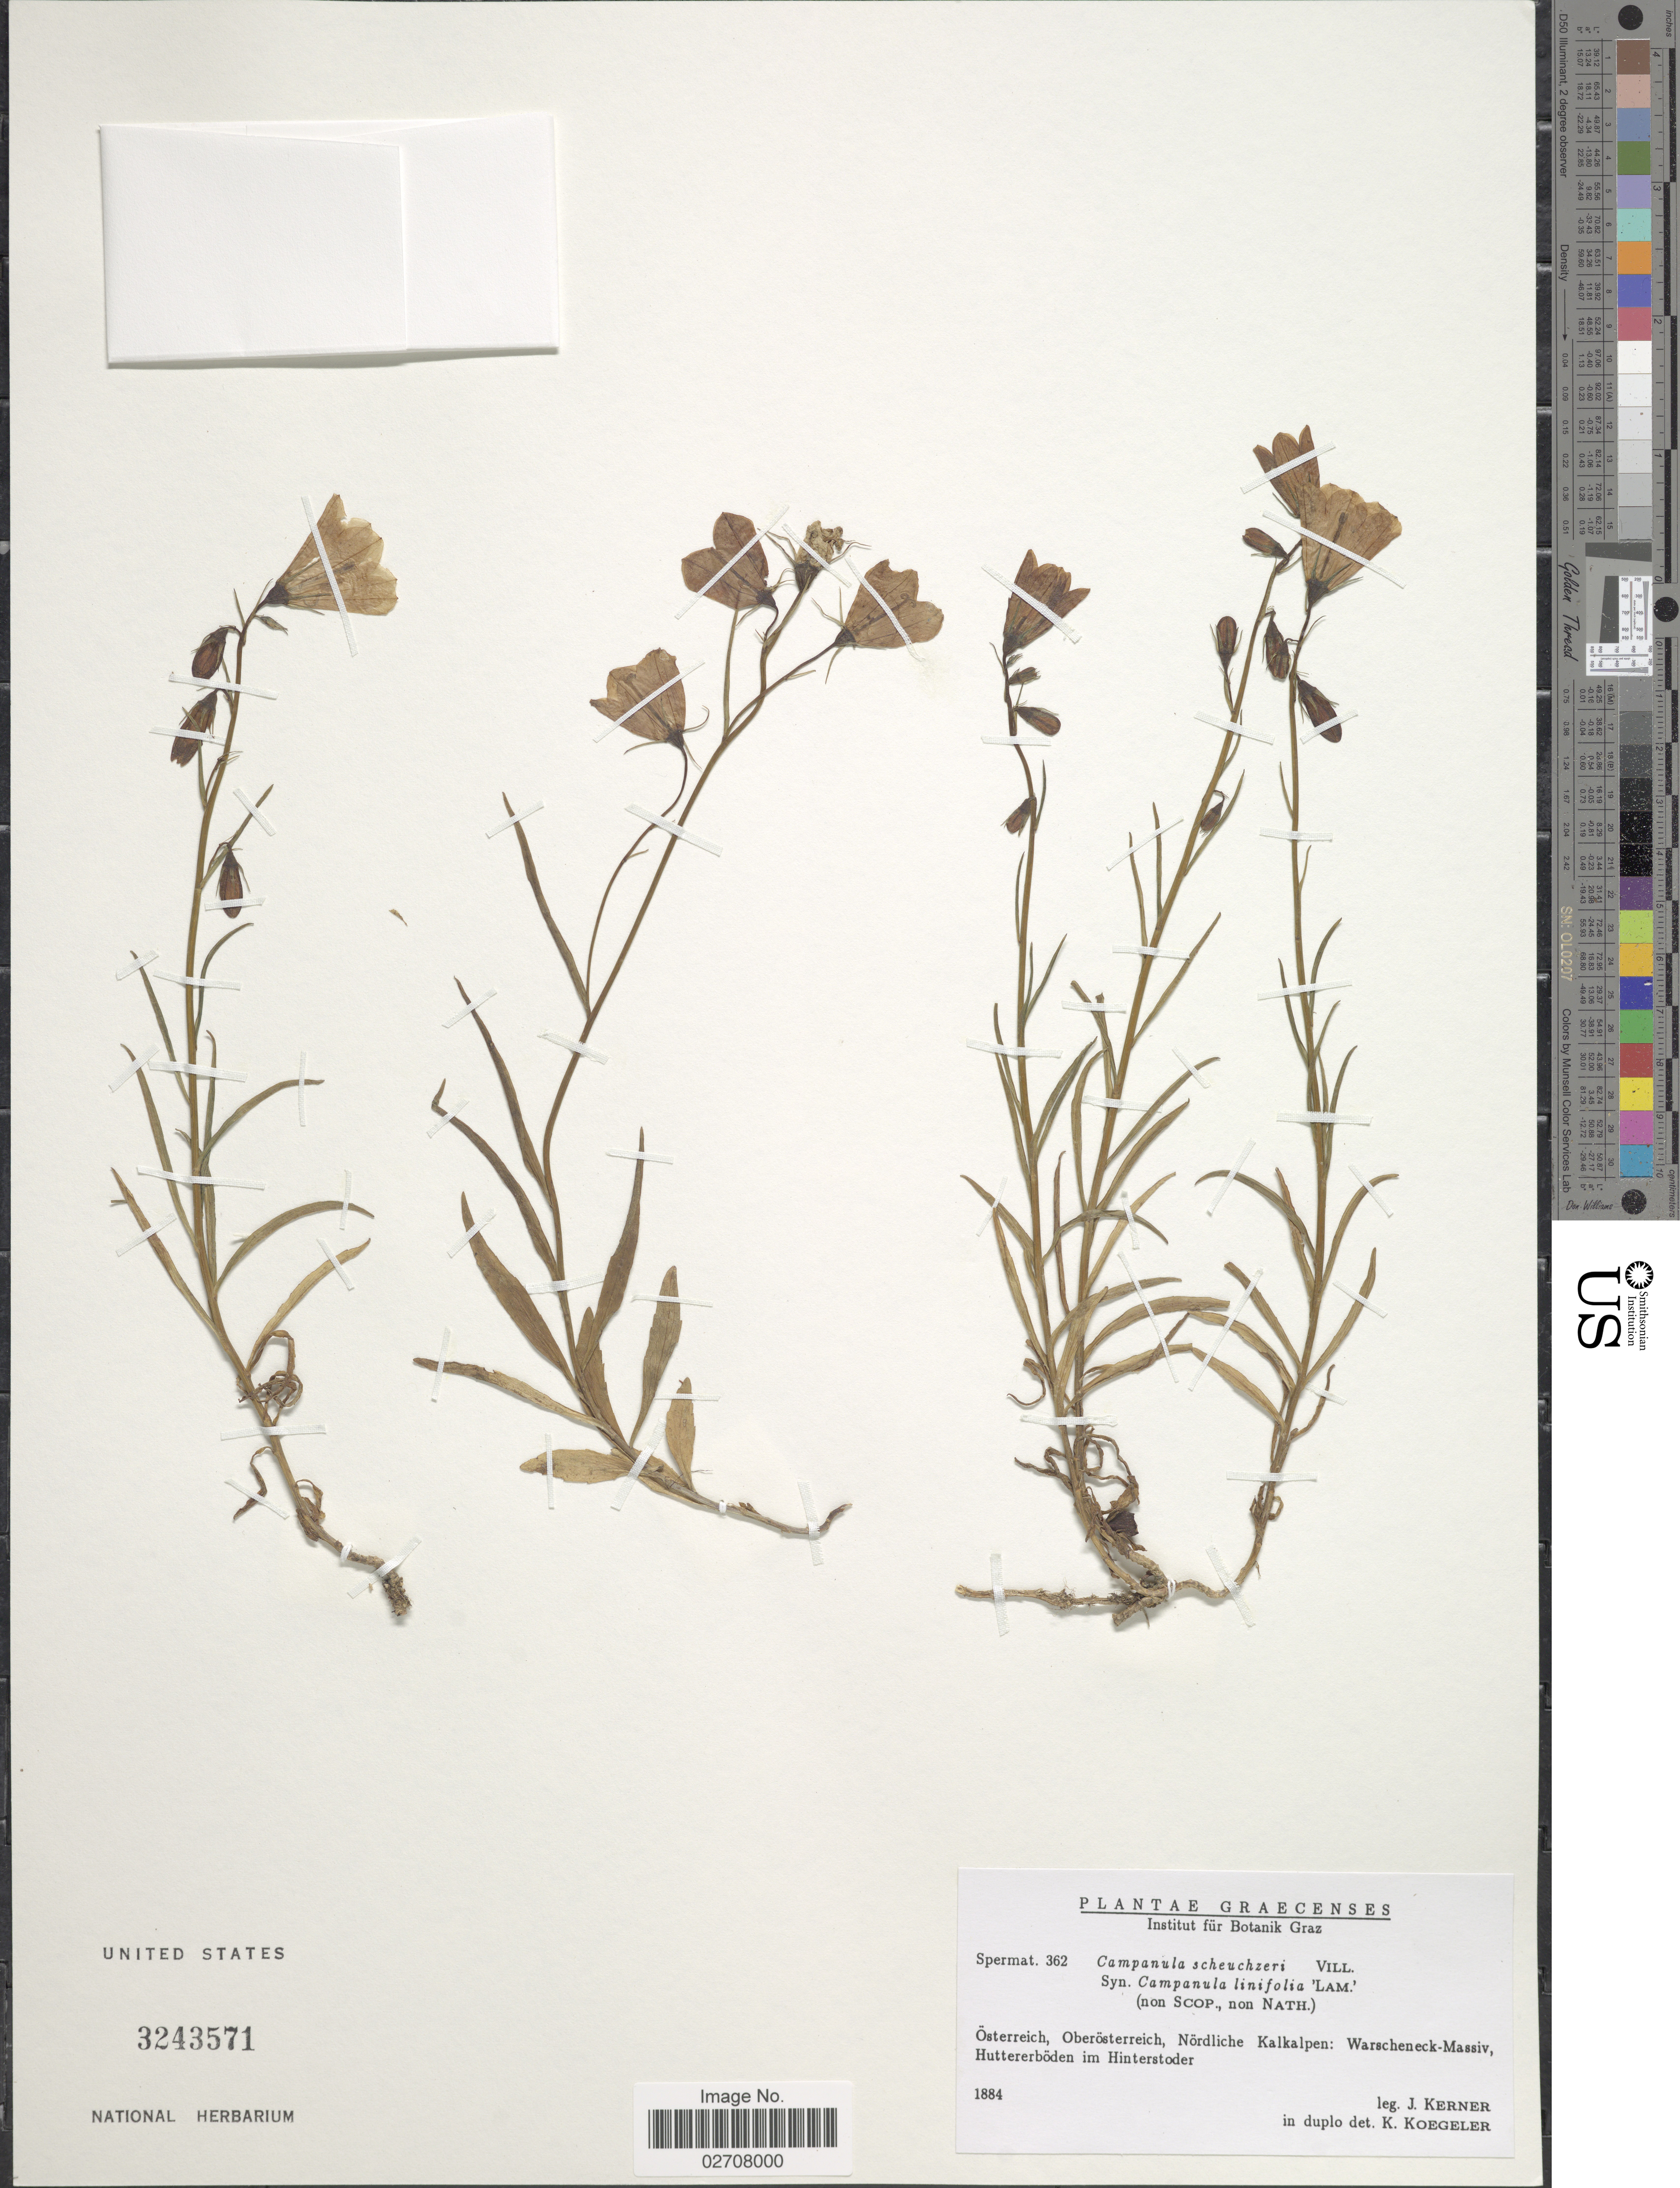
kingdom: Plantae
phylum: Tracheophyta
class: Magnoliopsida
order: Asterales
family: Campanulaceae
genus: Campanula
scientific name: Campanula scheuchzeri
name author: Vill.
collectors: J. Kerner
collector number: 362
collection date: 1884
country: Austria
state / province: Oberosterreich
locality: Graecenses, Osterreich, Oberosterreich, Nordliche Kalkalpen: Warscheneck-Massiv. Hutterboden im Hinterstoder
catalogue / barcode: US 3243571